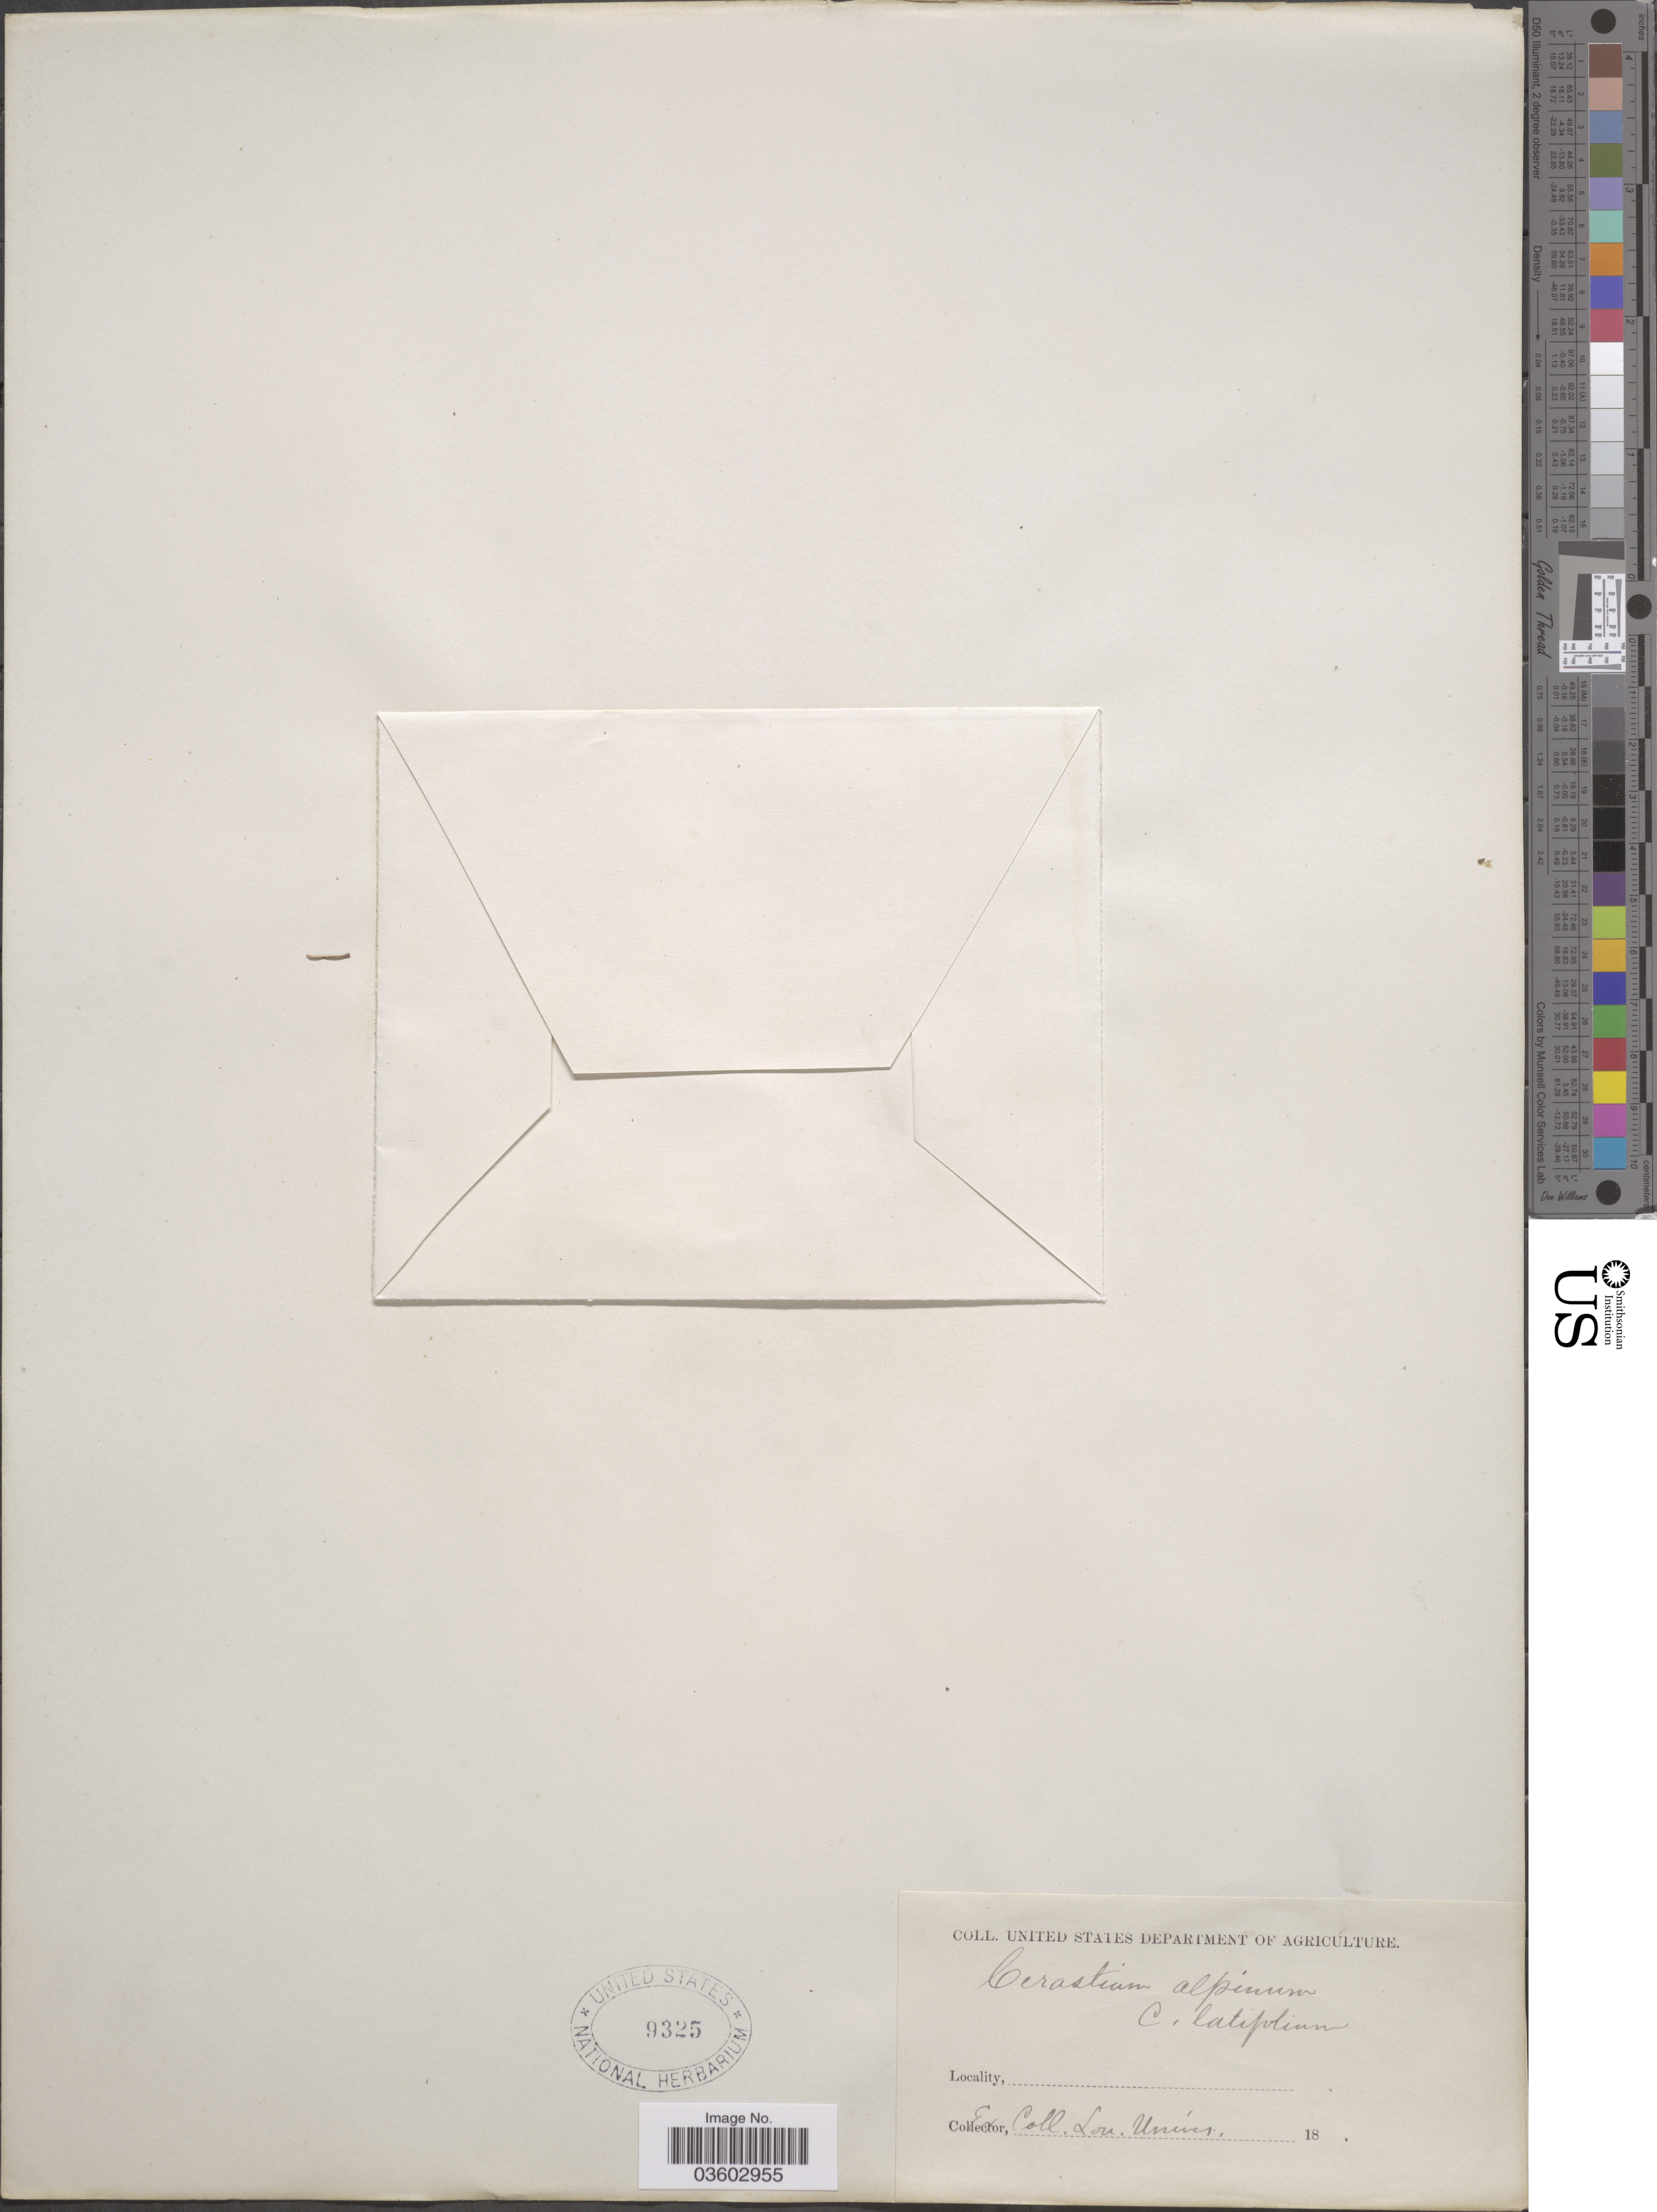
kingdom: Plantae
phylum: Tracheophyta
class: Magnoliopsida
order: Caryophyllales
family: Caryophyllaceae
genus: Cerastium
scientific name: Cerastium alpinum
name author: L.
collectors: University of London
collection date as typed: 18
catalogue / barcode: US 9325